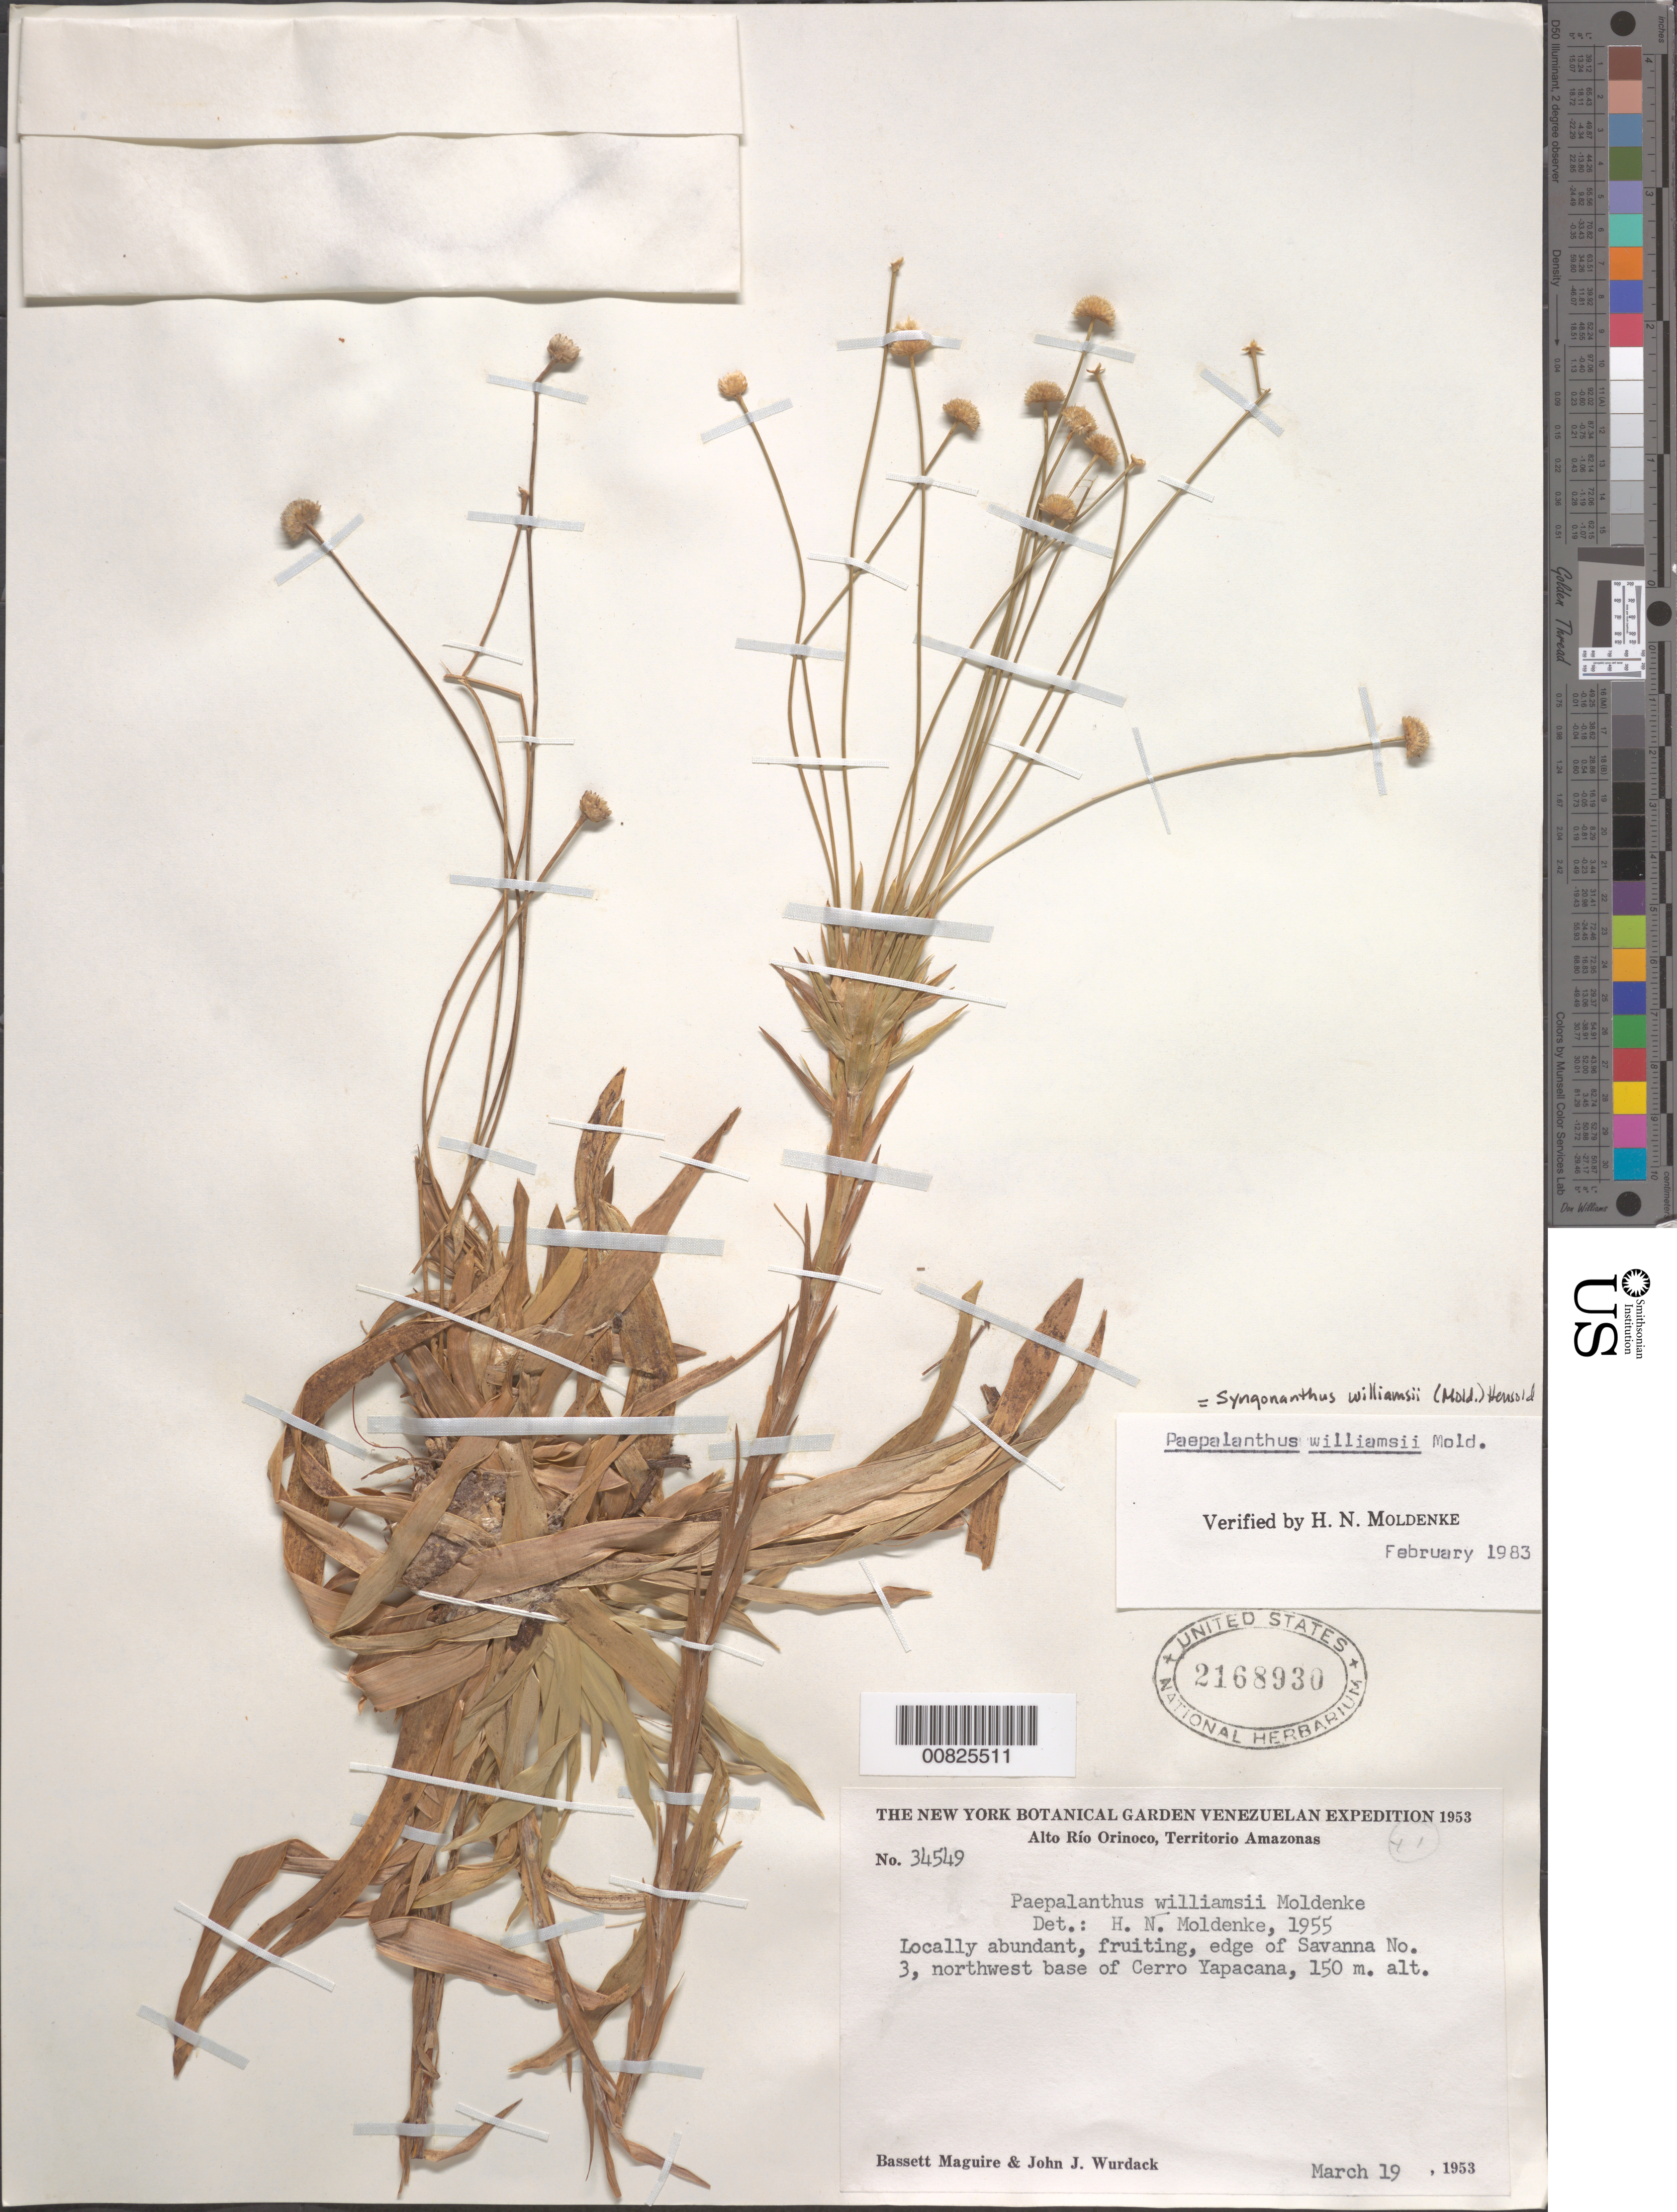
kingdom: Plantae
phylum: Tracheophyta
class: Liliopsida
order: Poales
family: Eriocaulaceae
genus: Syngonanthus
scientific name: Syngonanthus williamsii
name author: (Moldenke) Hensold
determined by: Moldenke, H. N.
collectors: B. Maguire & J. J. Wurdack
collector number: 34549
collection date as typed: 19-Mar-53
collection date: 1953-03-19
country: Venezuela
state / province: Amazonas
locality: Alto Río Orinoco, Cerro Yapacána, NW base, Savanna III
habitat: Fruiting edge of savanna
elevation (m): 150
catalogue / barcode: US 2168930